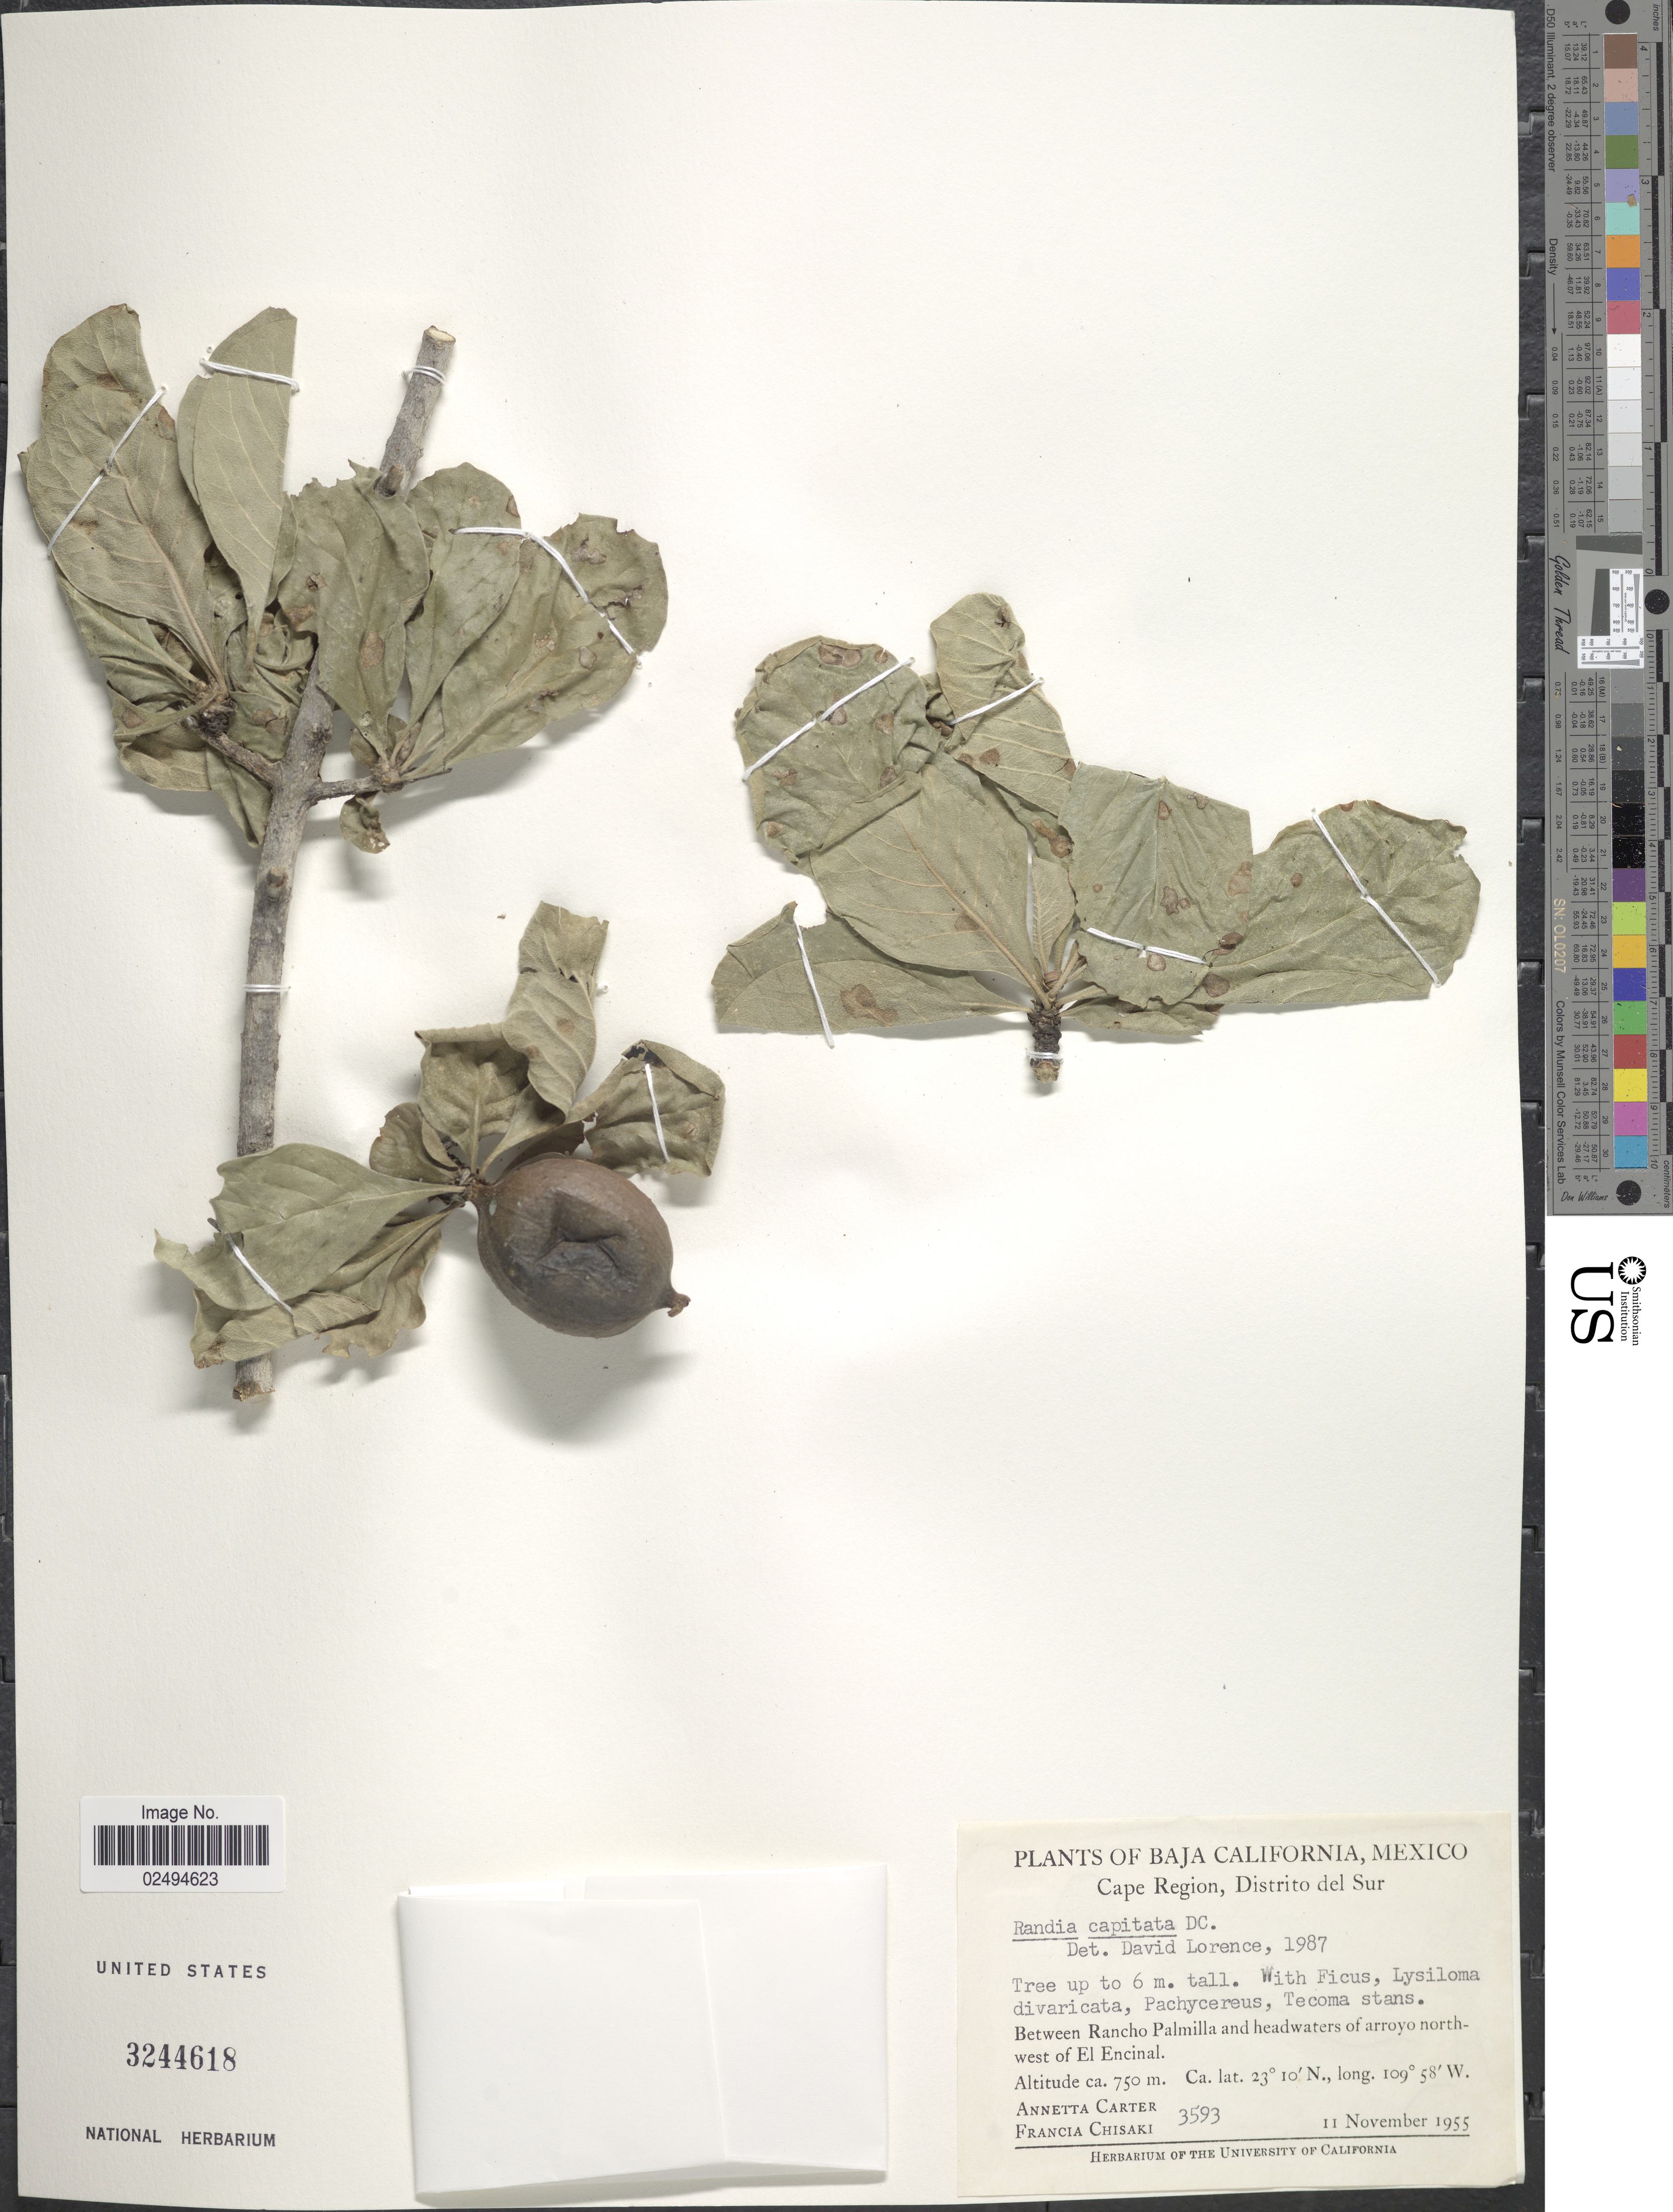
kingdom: Plantae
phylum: Tracheophyta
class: Magnoliopsida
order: Gentianales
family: Rubiaceae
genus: Randia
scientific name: Randia capitata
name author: DC.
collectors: A. Carter & F. Chisaki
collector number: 3593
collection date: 1955-11-11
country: Mexico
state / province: Baja California Sur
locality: Cape Region, Distrito del Sur. Between Rancho Palmilla and headwaters of arroyo north-west of El Encinal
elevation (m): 750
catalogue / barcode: US 3244618